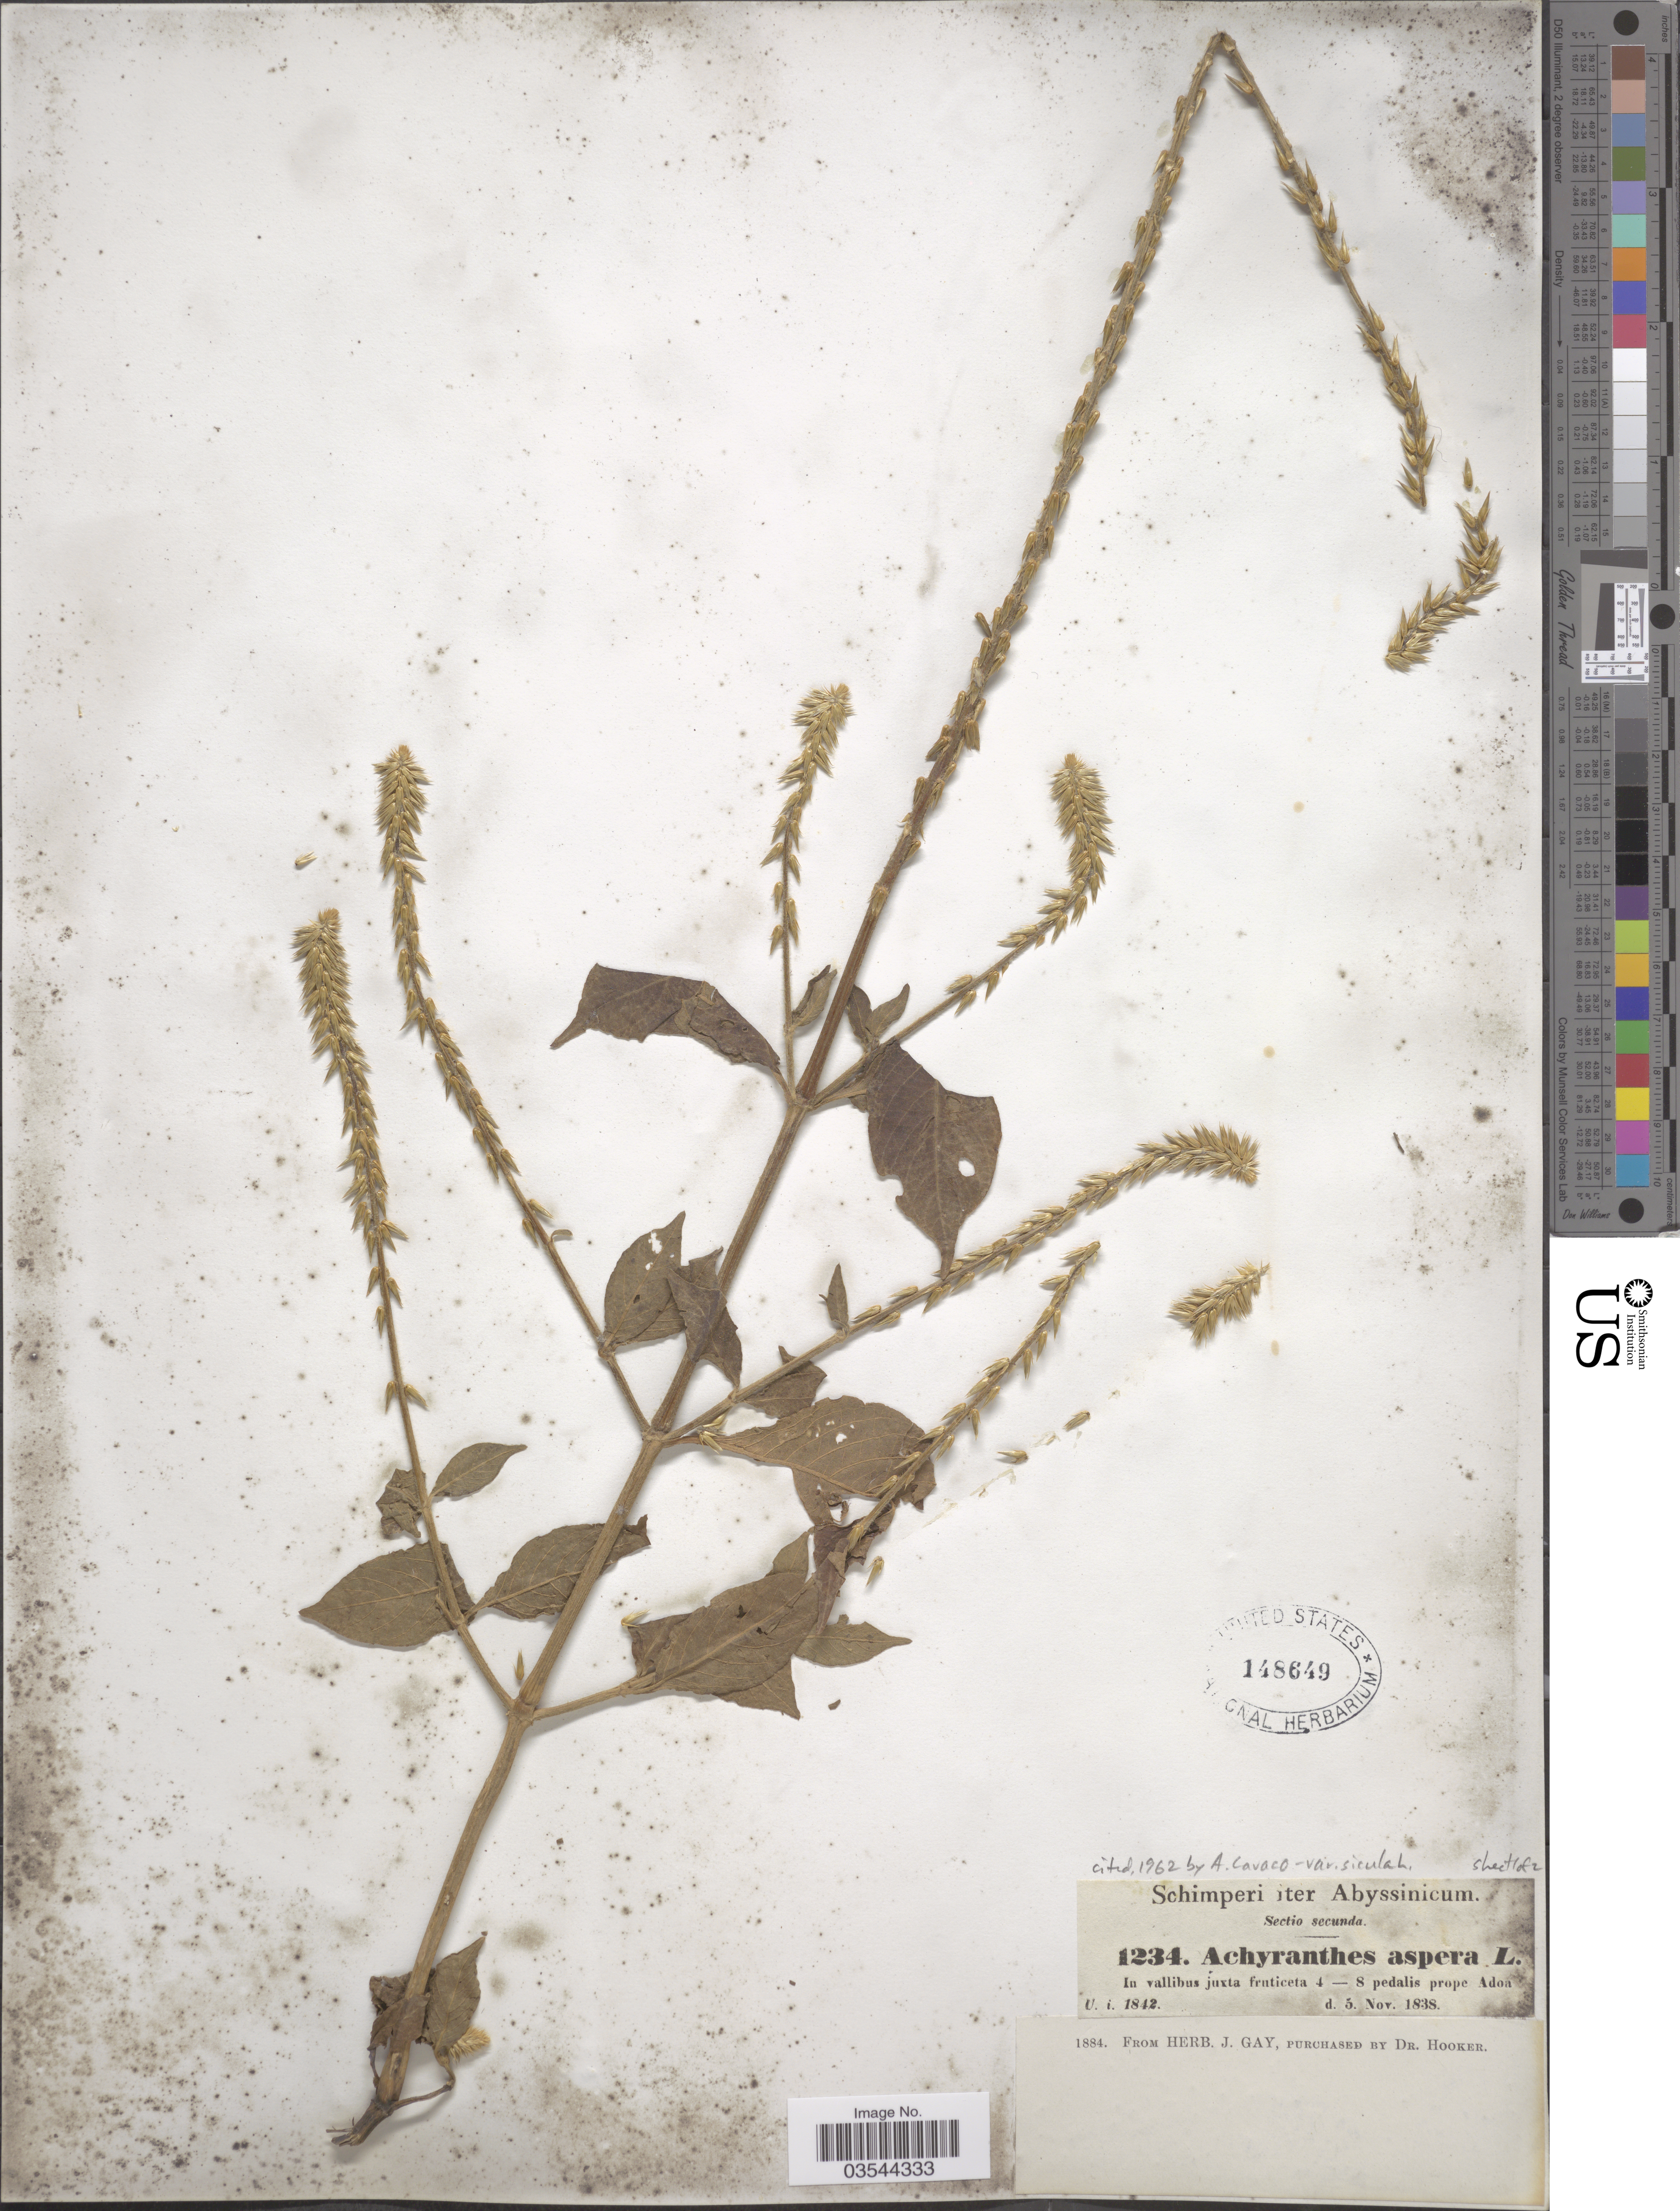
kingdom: Plantae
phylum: Tracheophyta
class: Magnoliopsida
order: Caryophyllales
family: Amaranthaceae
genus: Achyranthes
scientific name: Achyranthes aspera var. sicula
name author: L.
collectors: -. Schimper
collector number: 1234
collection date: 1838-11-05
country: Ethiopia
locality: Abyssinicum. In vallibus juxta fruticeta 4-8 pedalis prope Adoa.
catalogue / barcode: US 148649